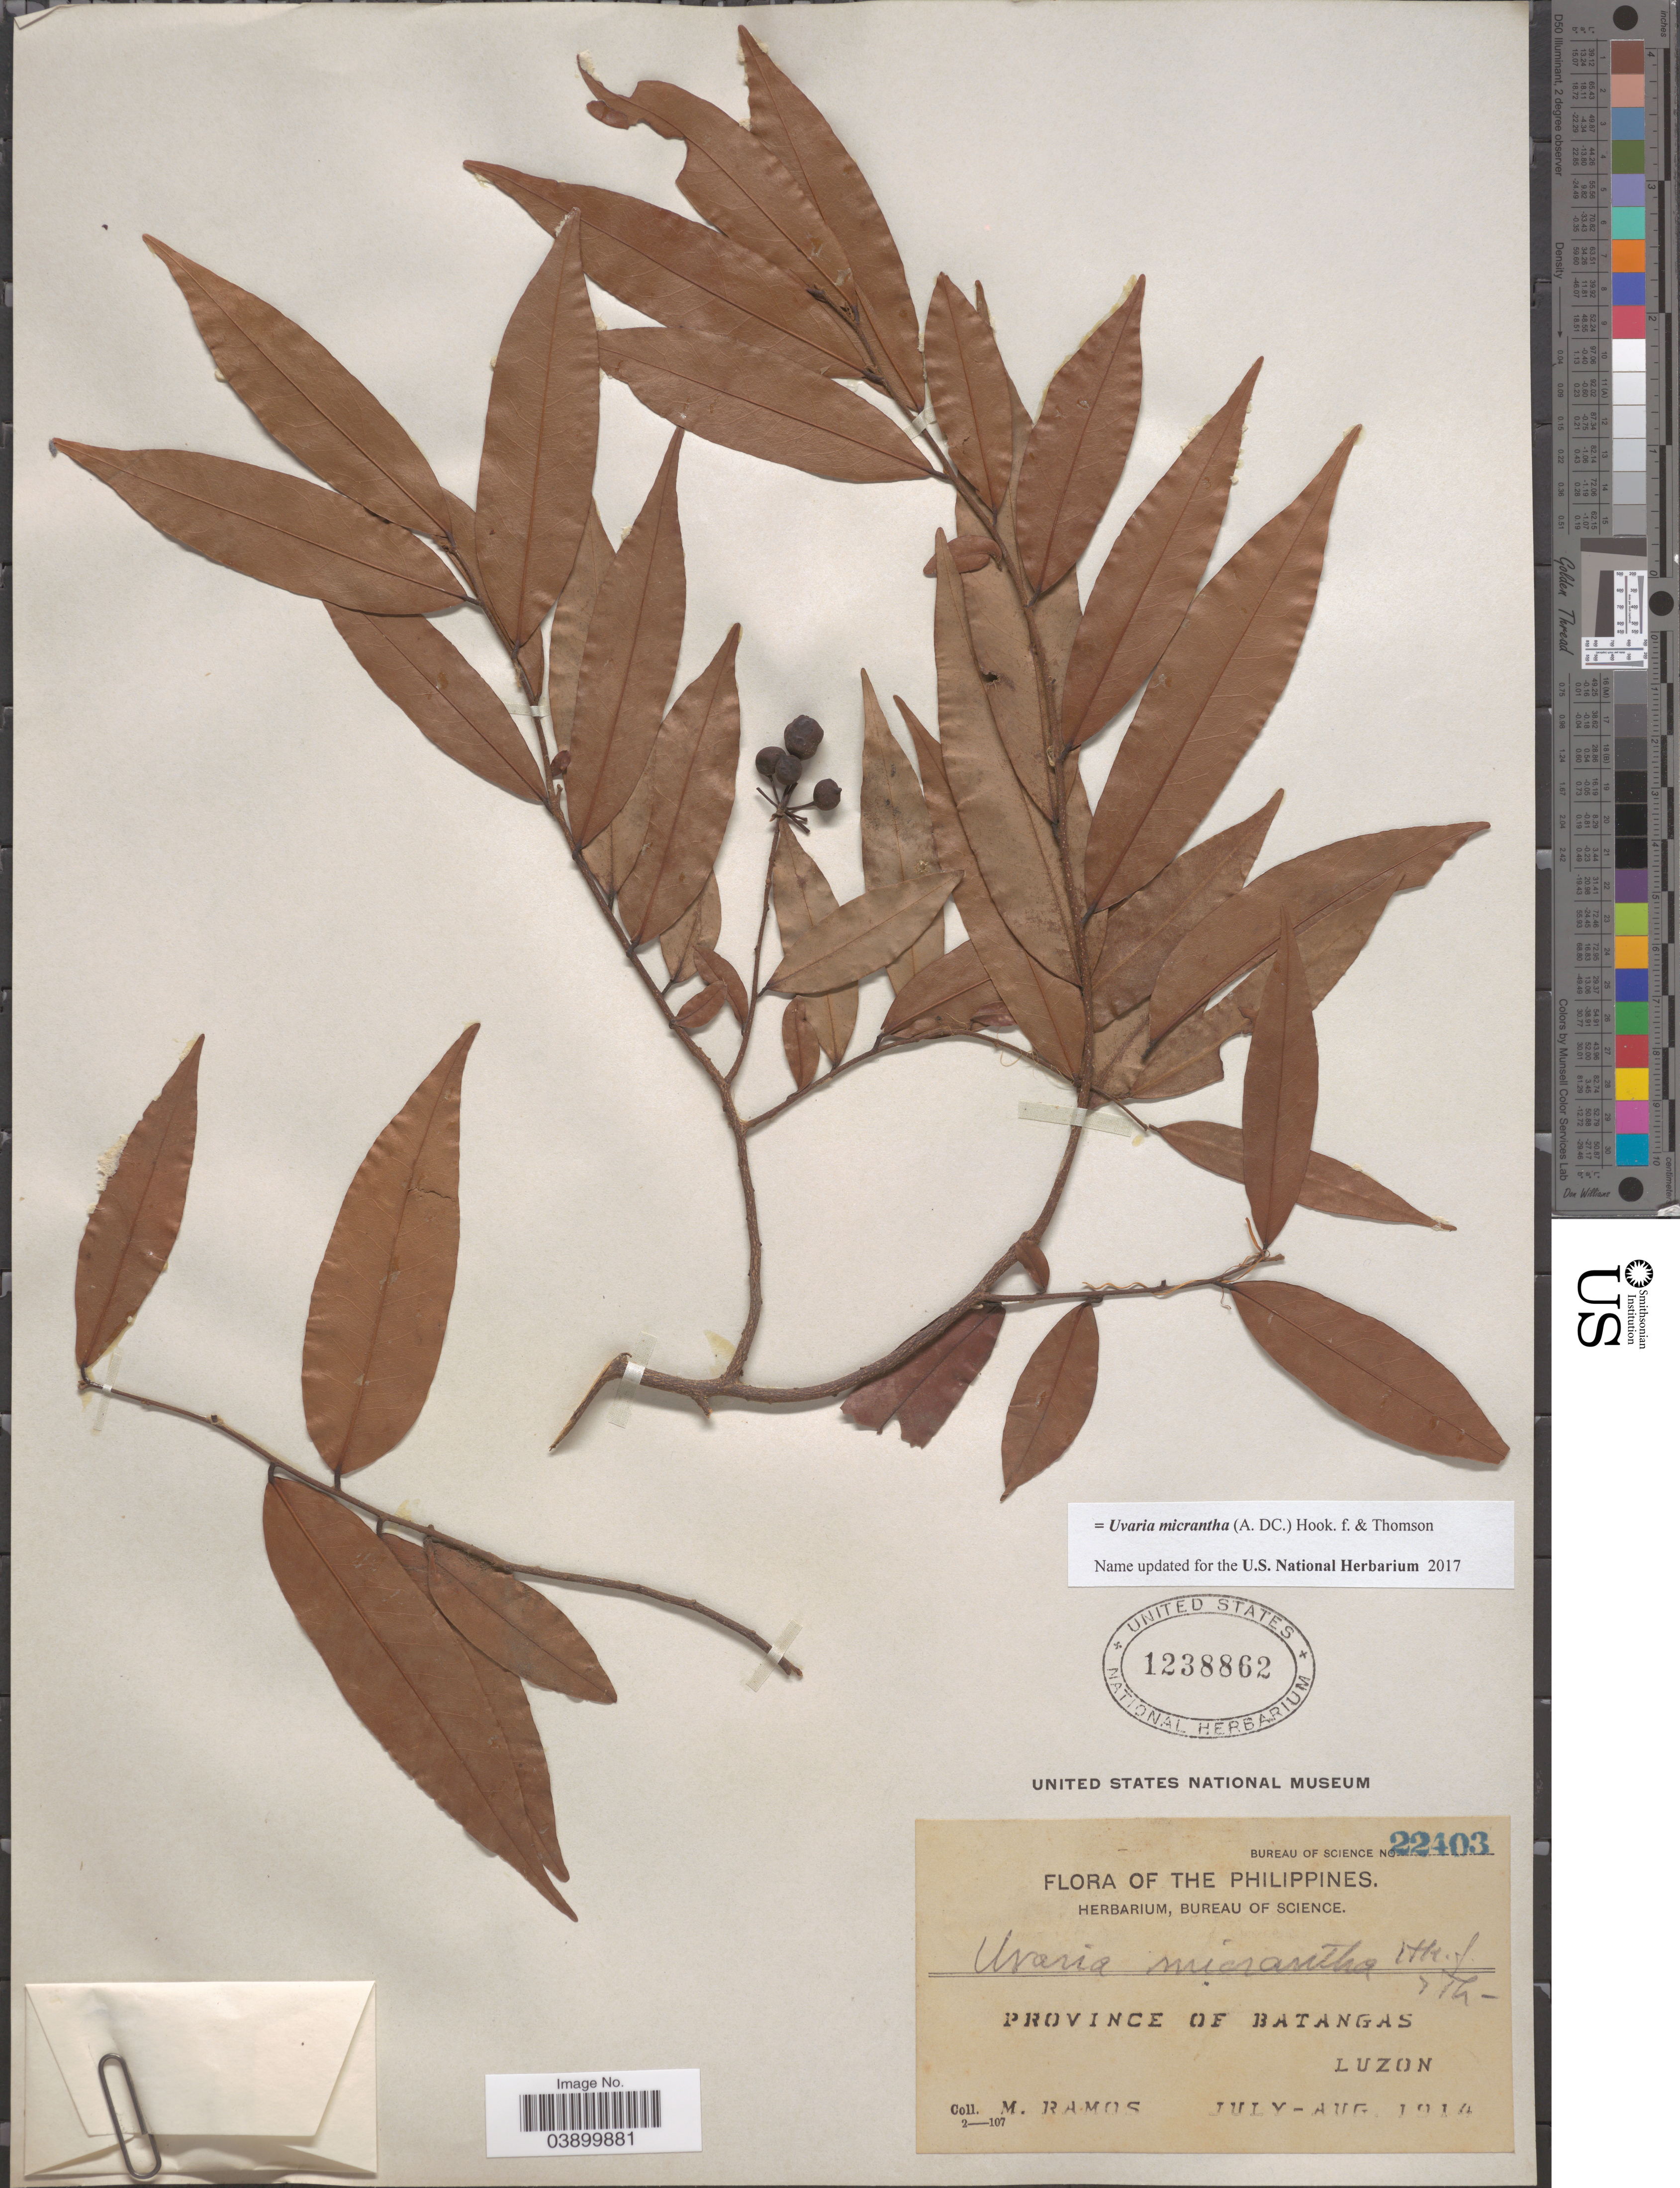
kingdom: Plantae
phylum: Tracheophyta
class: Magnoliopsida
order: Magnoliales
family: Annonaceae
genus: Uvaria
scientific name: Uvaria micrantha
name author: (A. DC.) Hook. f. & Thomson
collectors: M. Ramos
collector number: Bureau of Science 22403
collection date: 1914-07/1914-08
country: Philippines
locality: Province of Batangas. Luzon.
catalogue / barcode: US 1238862